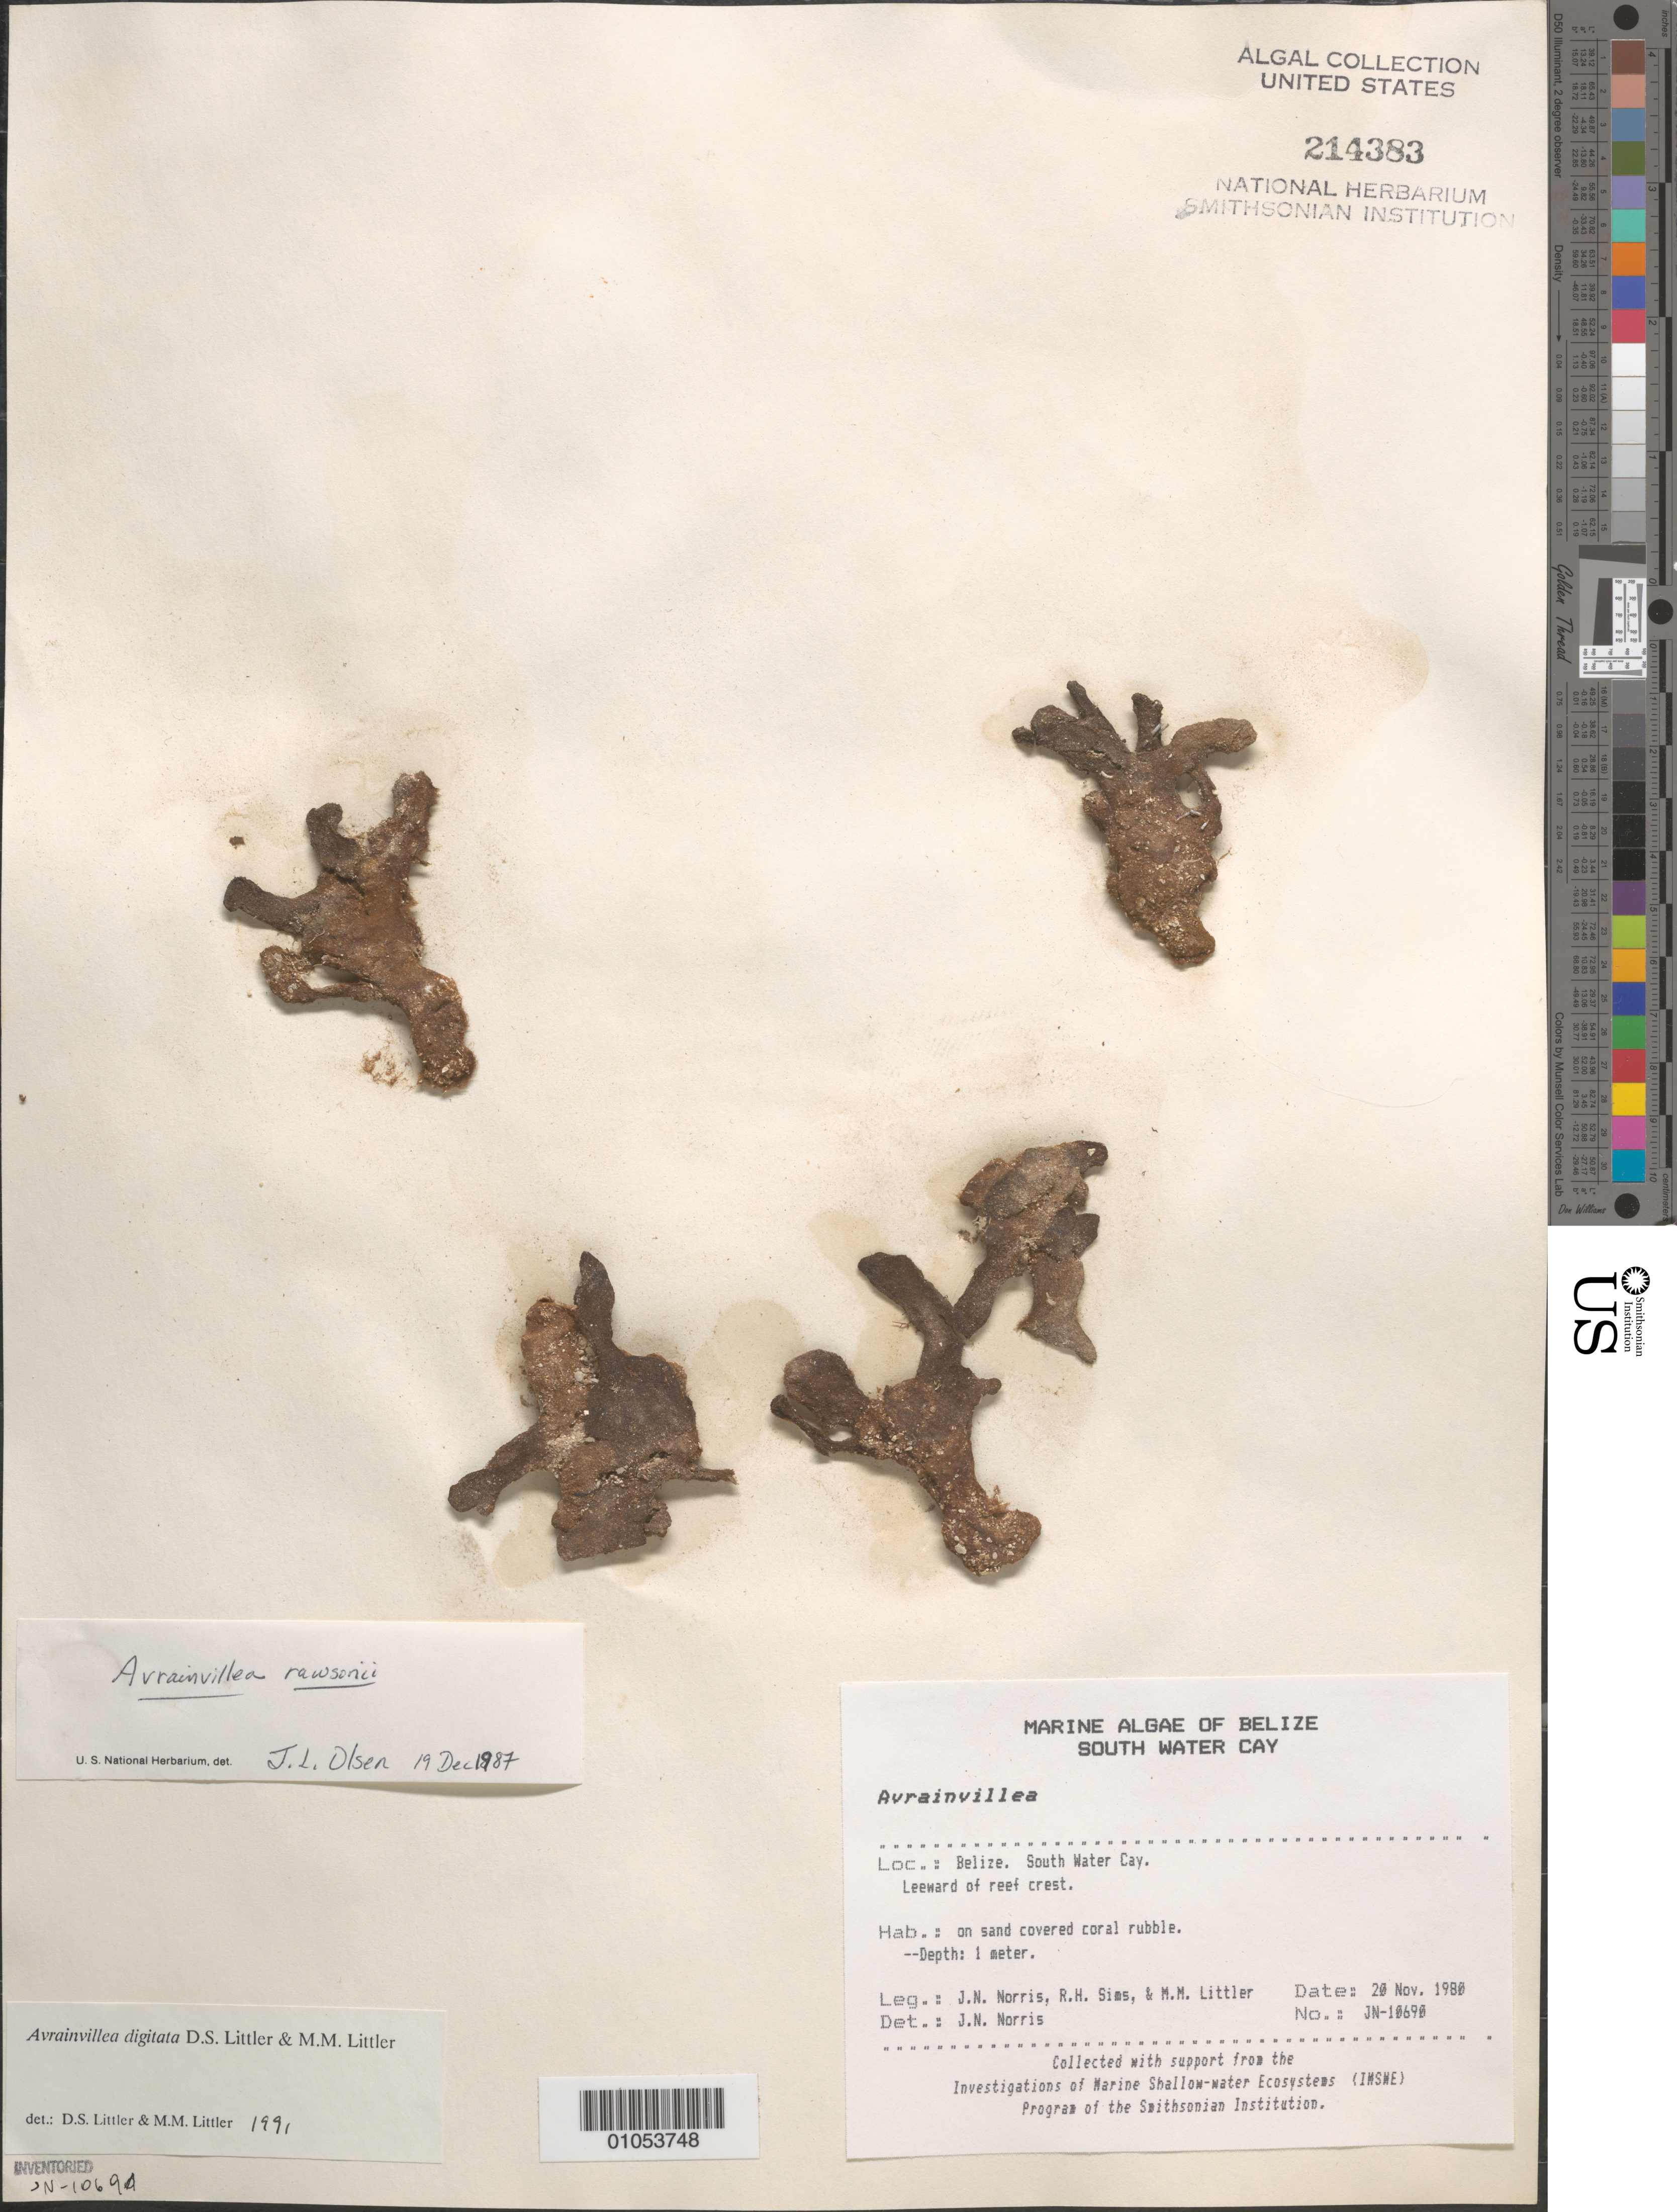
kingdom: Plantae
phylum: Chlorophyta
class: Ulvophyceae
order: Bryopsidales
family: Dichotomosiphonaceae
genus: Avrainvillea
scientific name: Avrainvillea digitata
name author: D.S. Littler & Littler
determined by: Littler, D. S.; Littler, M. M.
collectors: J. N. Norris, R. H. Sims & M. M. Littler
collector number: JN-10690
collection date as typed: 20 Nov 1980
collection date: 1980-11-20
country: Belize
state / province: Stann Creek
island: South Water Cay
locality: Leeward of reef crest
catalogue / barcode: US 214383